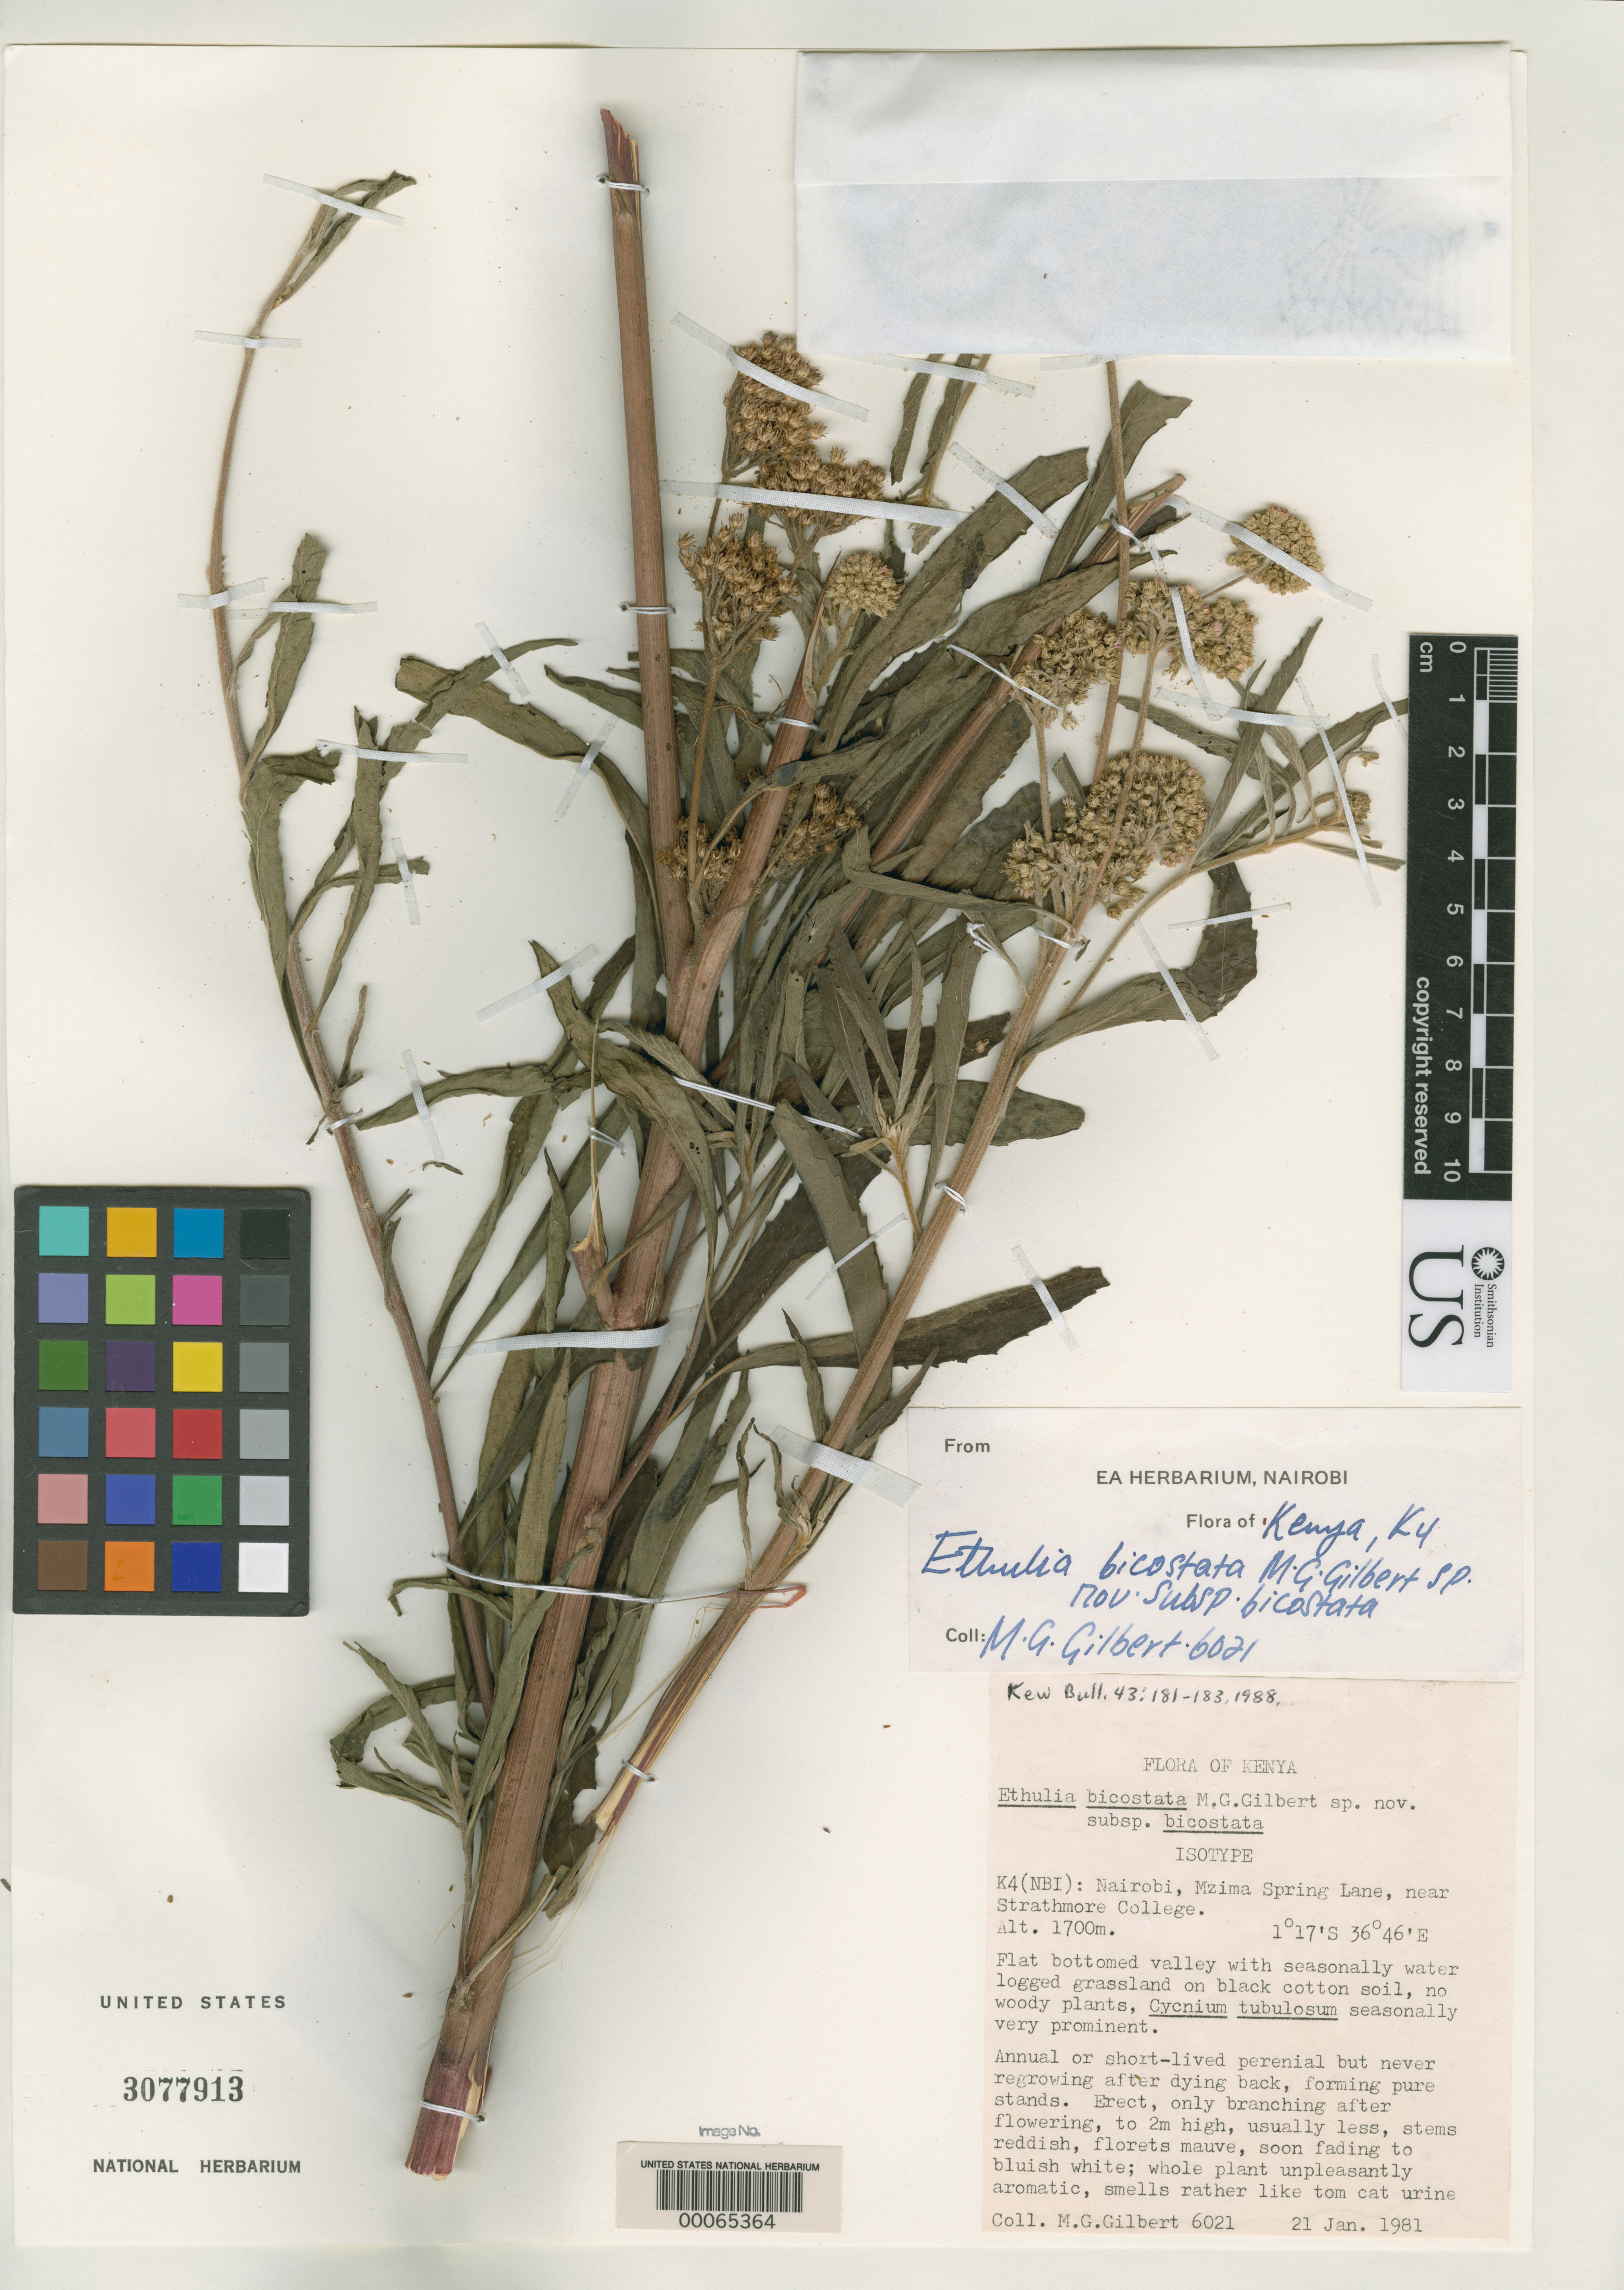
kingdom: Plantae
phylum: Tracheophyta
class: Magnoliopsida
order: Asterales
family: Asteraceae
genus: Ethulia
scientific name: Ethulia bicostata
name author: M.G. Gilbert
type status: Isotype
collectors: M. G. Gilbert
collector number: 6021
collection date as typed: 21 Jan 1981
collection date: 1981-01-21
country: Kenya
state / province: Nairobi Area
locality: Mzima Spring Lane, near Strathmore College.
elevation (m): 1700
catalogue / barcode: US 3077913